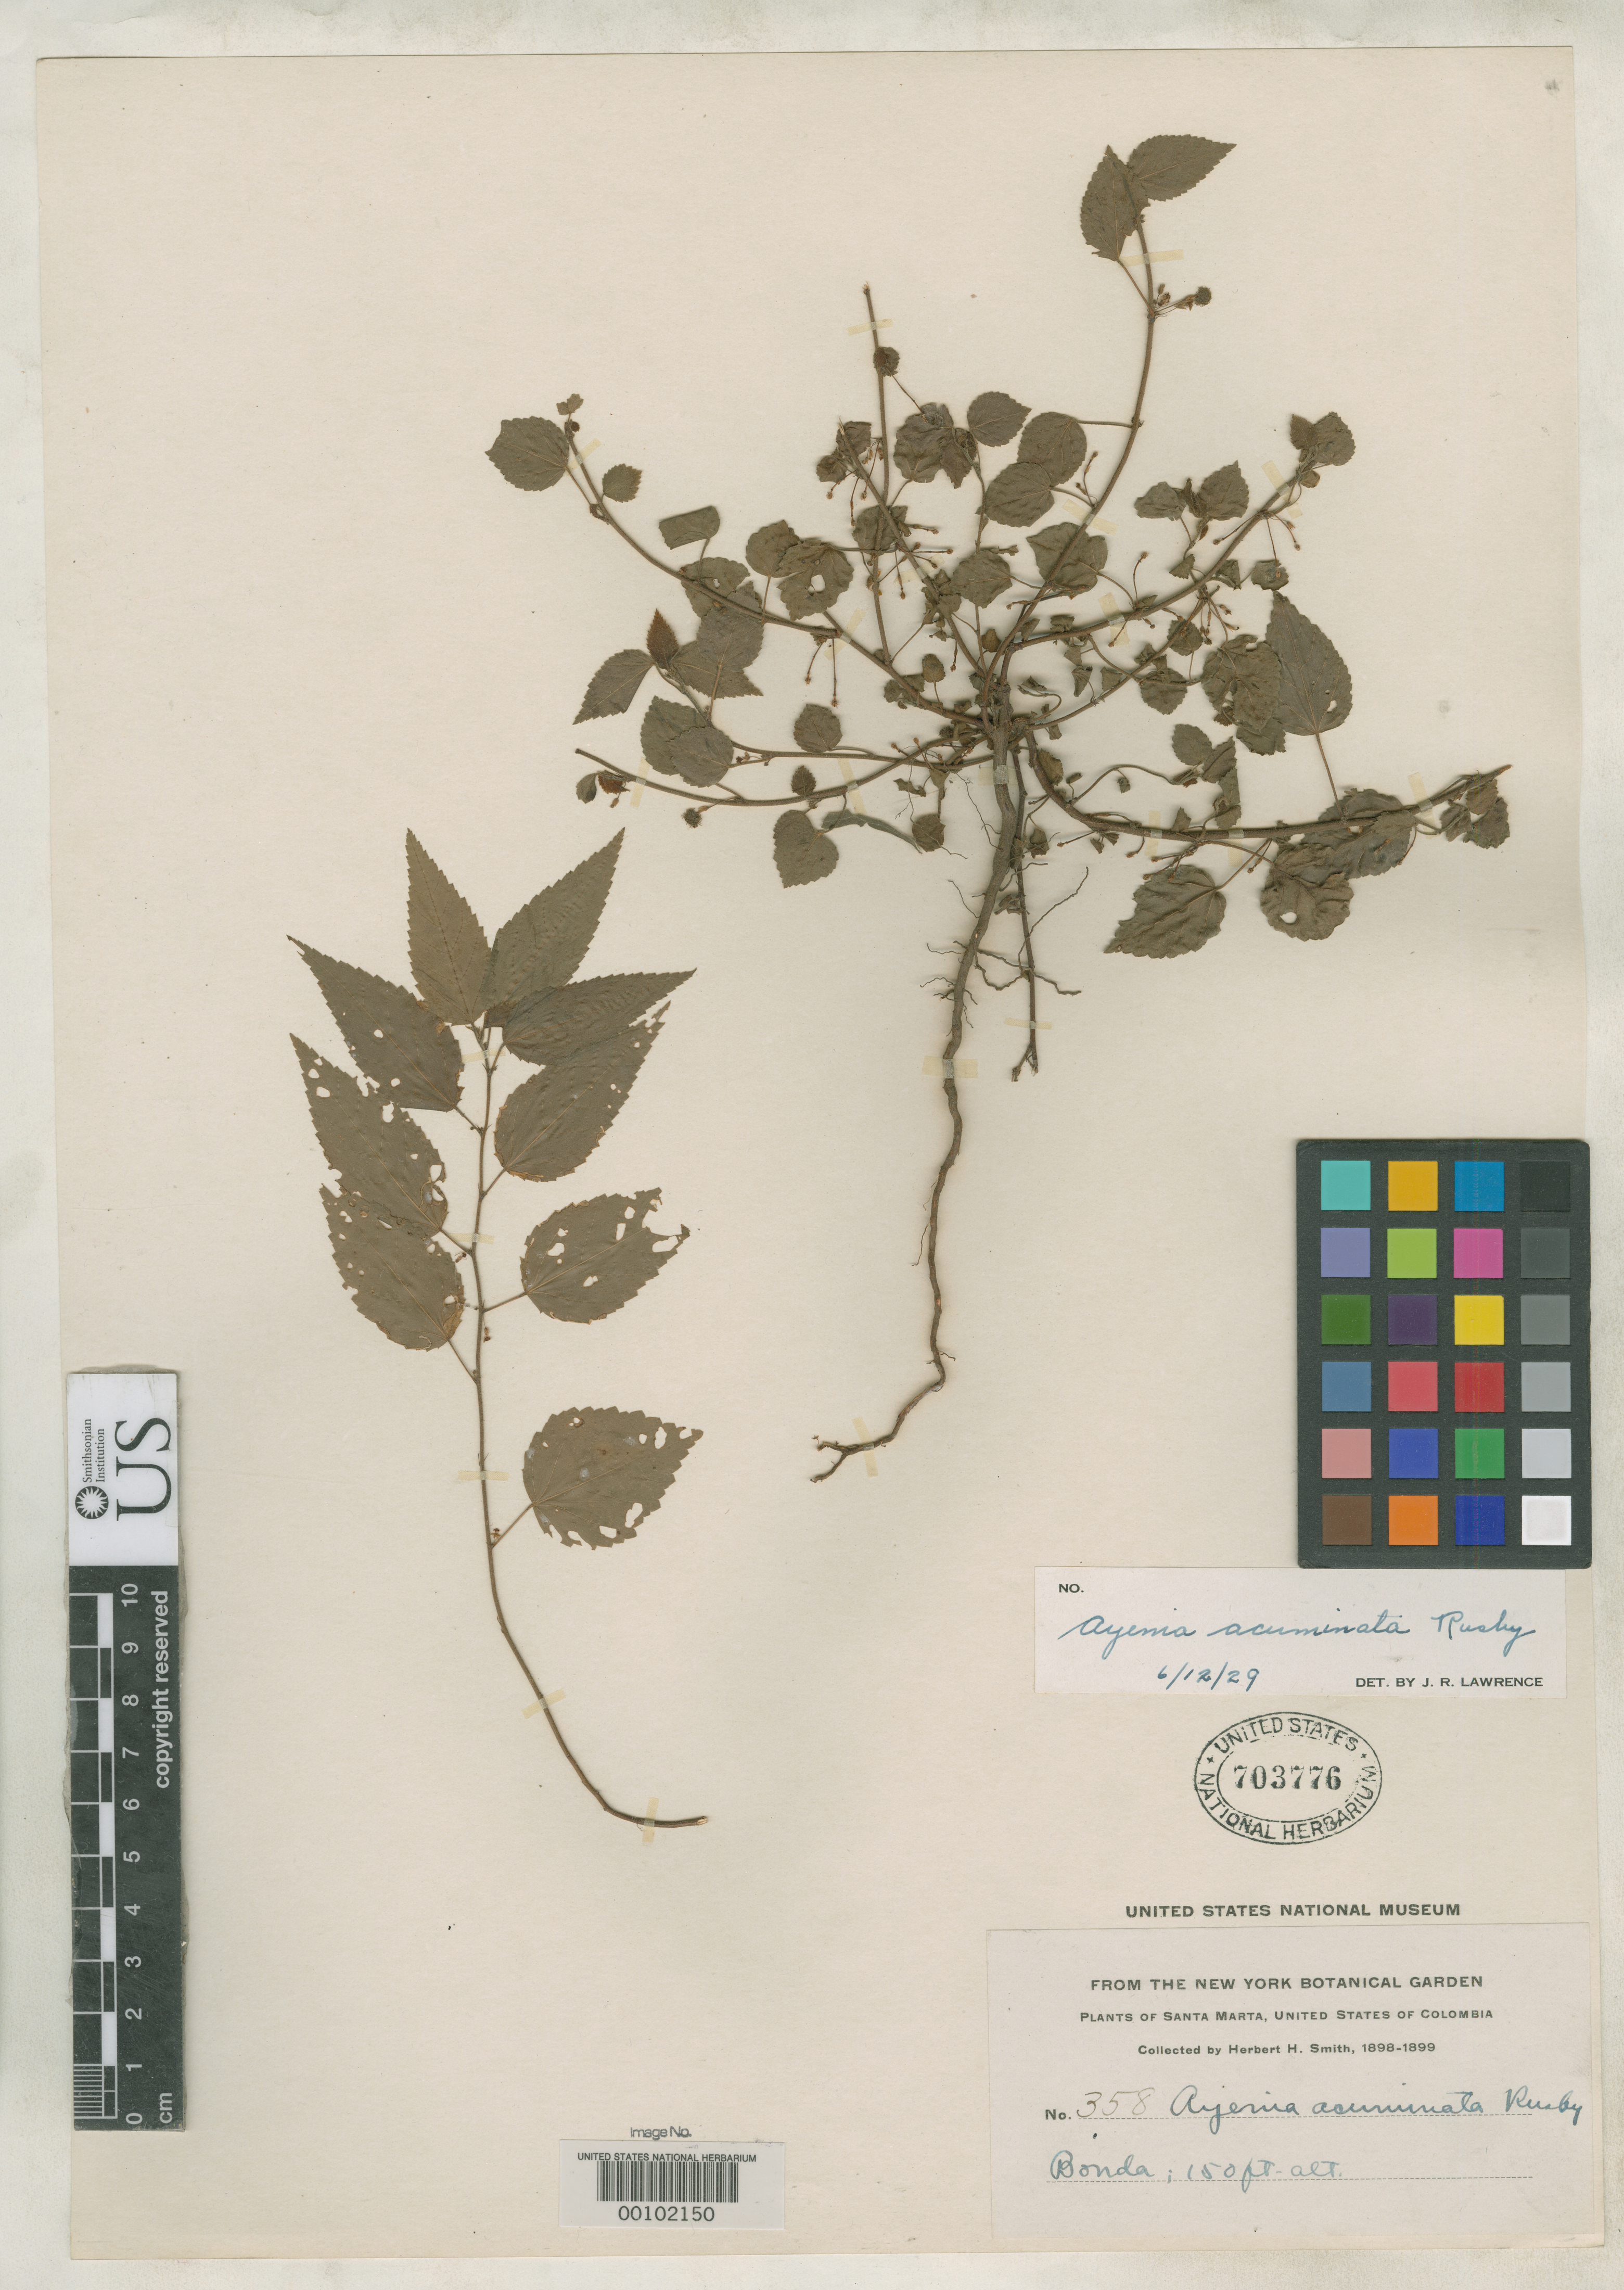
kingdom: Plantae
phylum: Tracheophyta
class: Magnoliopsida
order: Malvales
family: Malvaceae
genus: Ayenia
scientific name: Ayenia acuminata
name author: Rusby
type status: Isotype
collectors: Herbert H. Smith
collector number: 358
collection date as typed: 1898 to -- --- 1899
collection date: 1898/1899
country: Colombia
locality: Bonda.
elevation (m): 46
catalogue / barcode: US 703776